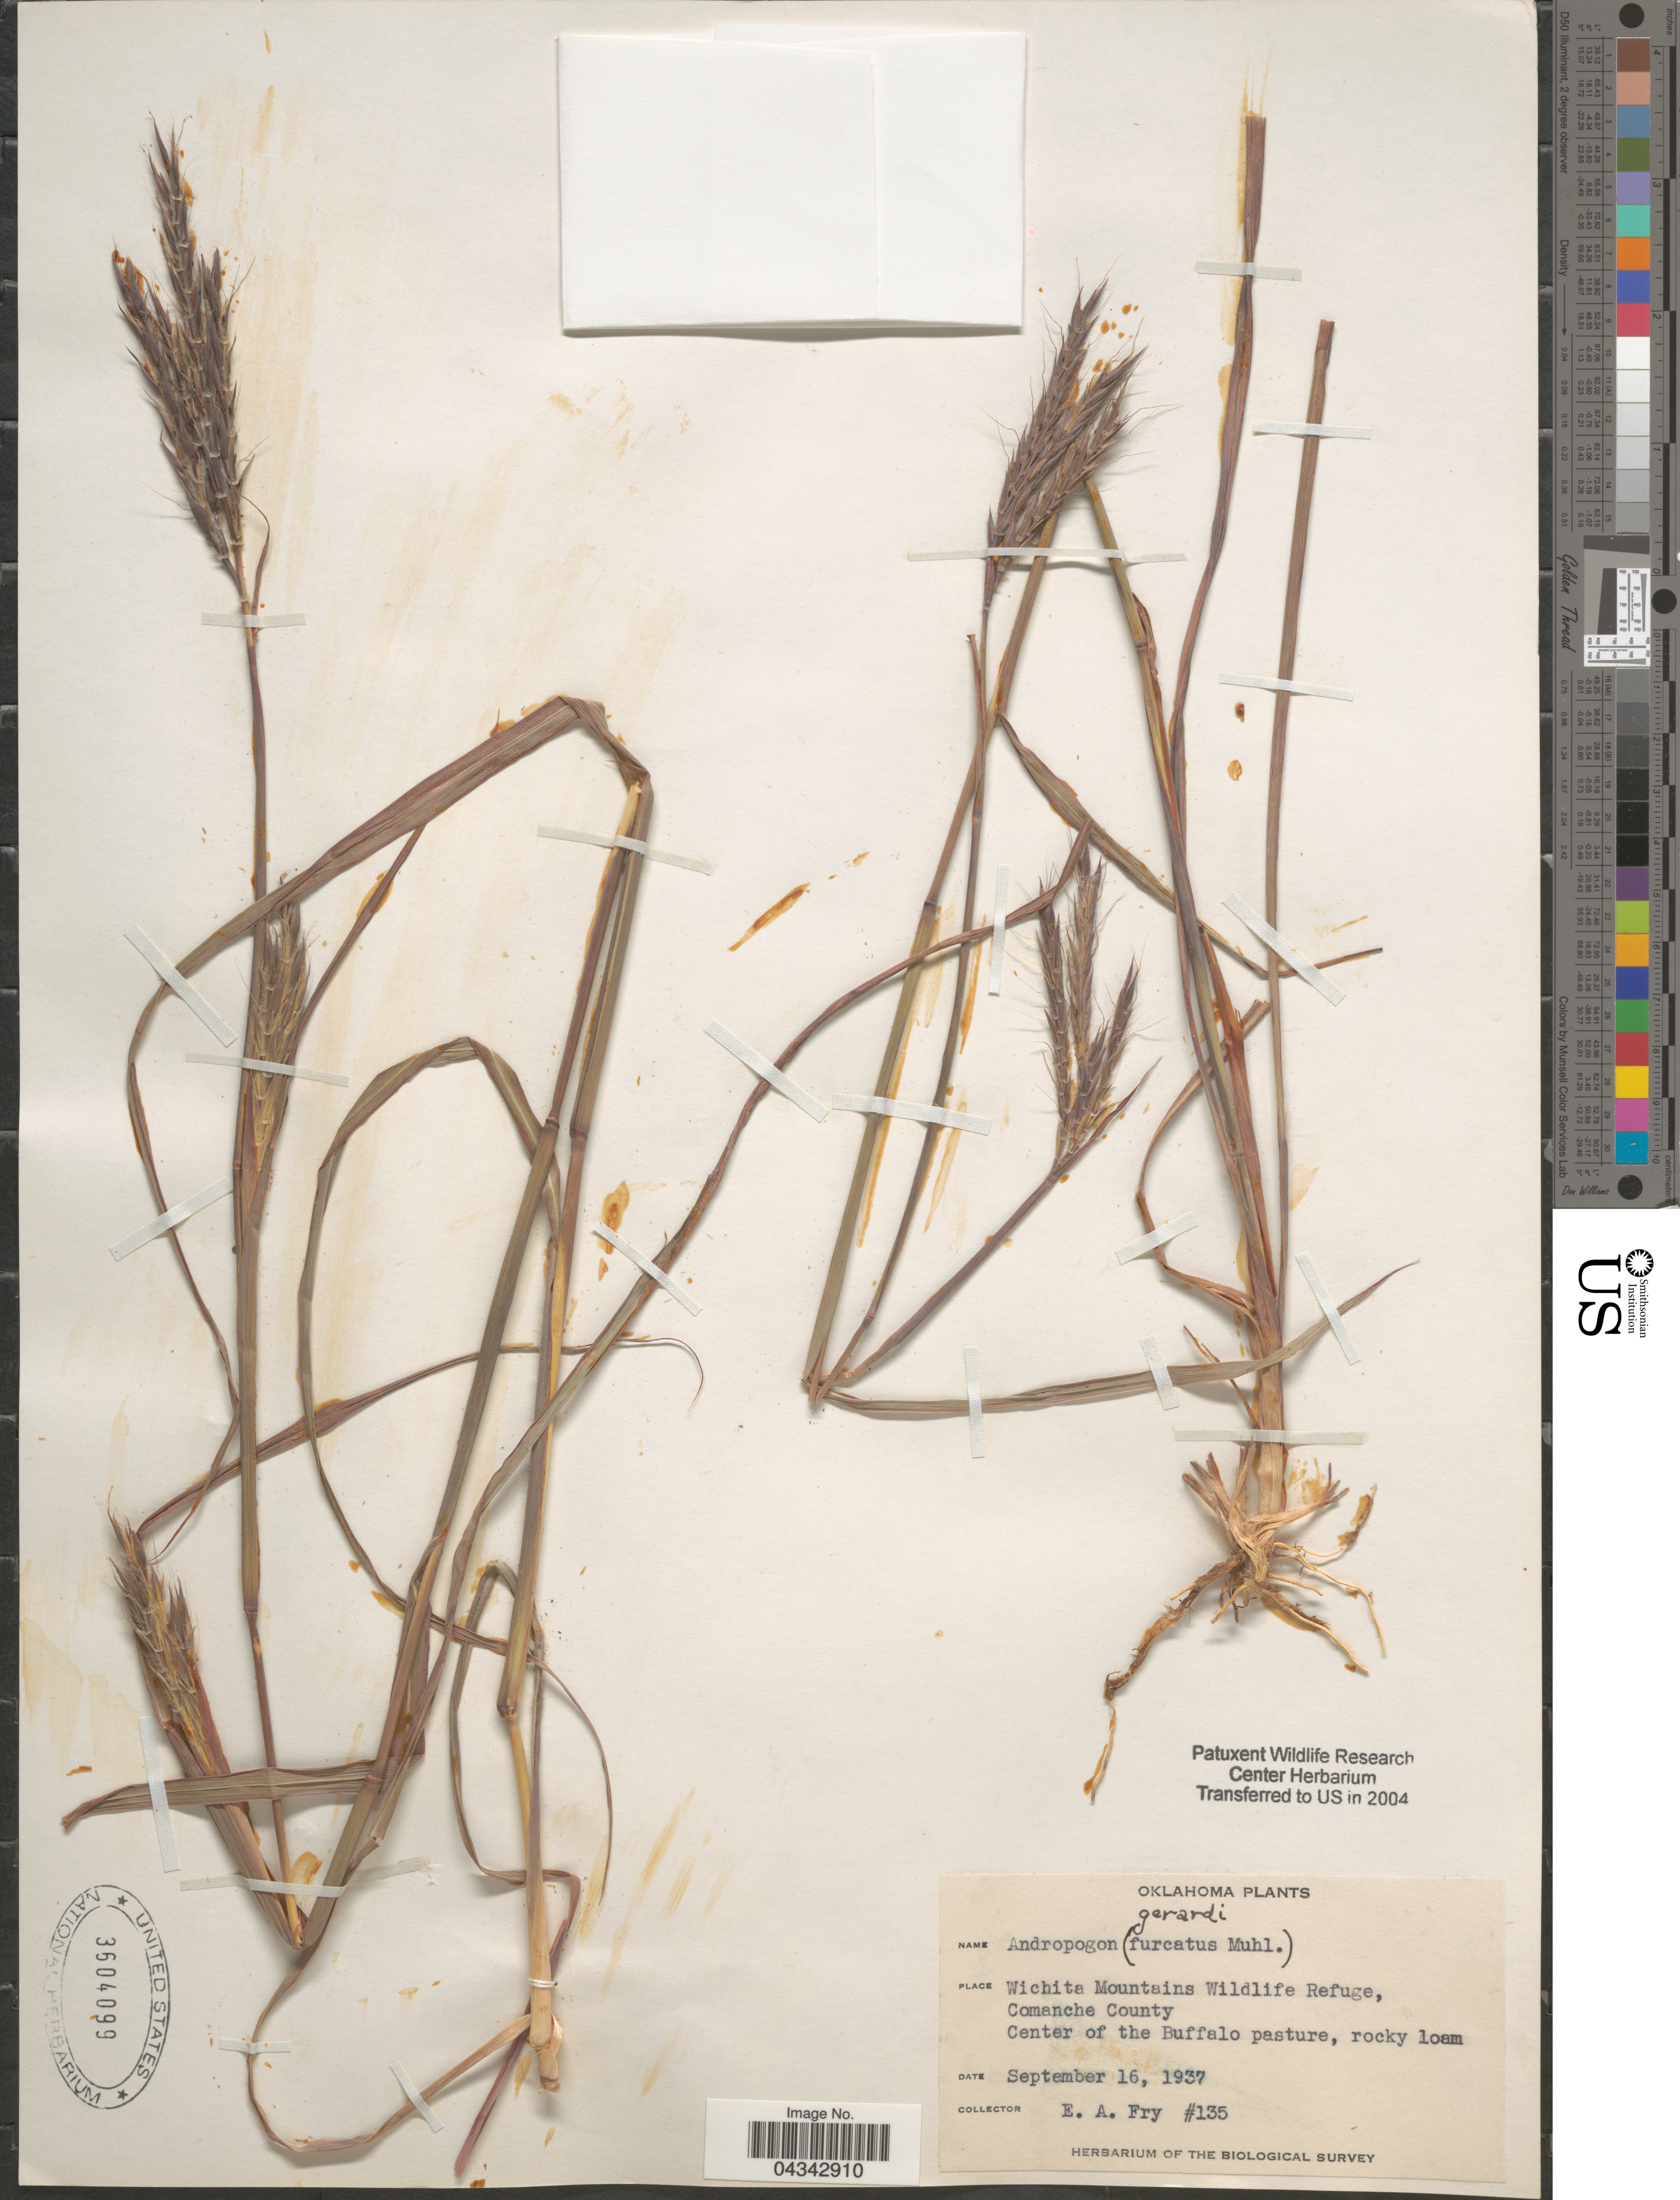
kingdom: Plantae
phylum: Tracheophyta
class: Liliopsida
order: Poales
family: Poaceae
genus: Andropogon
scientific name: Andropogon gerardii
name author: Vitman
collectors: E. Fry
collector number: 135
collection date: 1937-09-16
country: United States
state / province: Oklahoma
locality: Wichita Mountains Wildlife Refuge, Comanche County. Center of the Buffalo pasture, rocky loam. Biological Survey.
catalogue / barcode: US 3604099